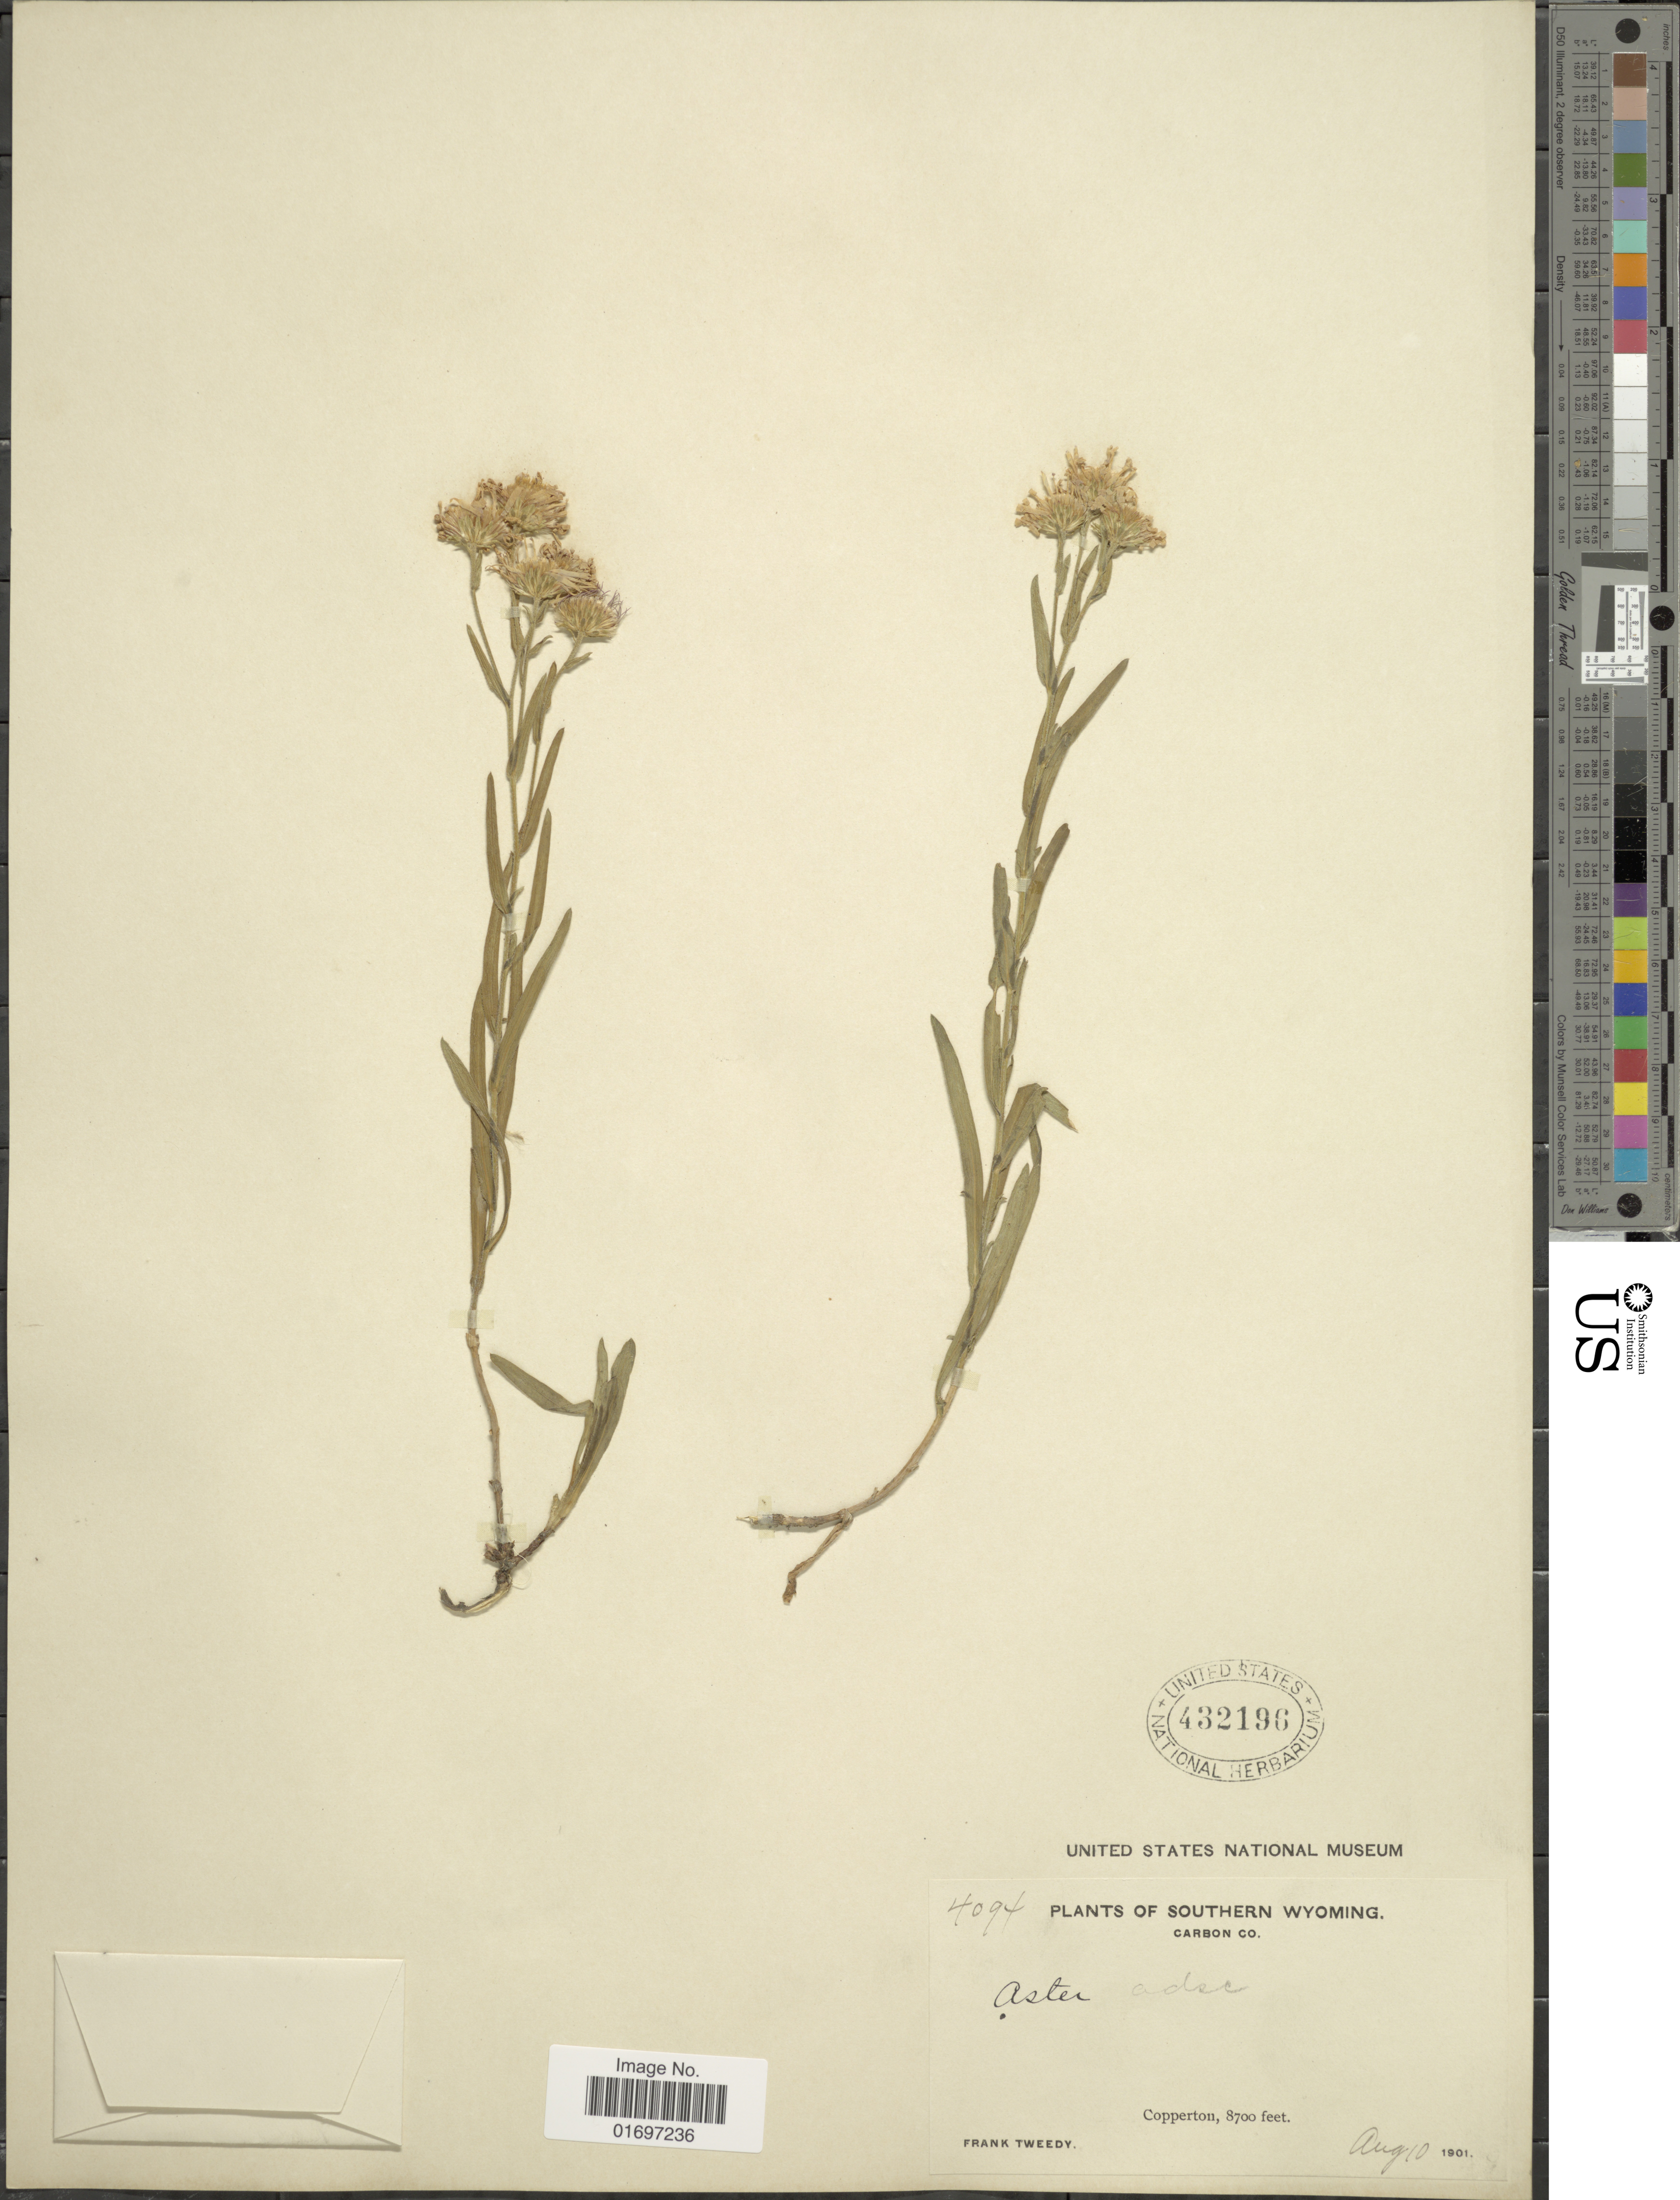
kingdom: Plantae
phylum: Tracheophyta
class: Magnoliopsida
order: Asterales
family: Asteraceae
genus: Symphyotrichum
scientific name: Symphyotrichum ascendens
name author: (Lindl.) G.L. Nesom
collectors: F. Tweedy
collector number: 4094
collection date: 1901-08-10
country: United States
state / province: Wyoming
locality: Southern Wyoming. Carbon Co. Copperton.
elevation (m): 2652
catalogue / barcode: US 432196